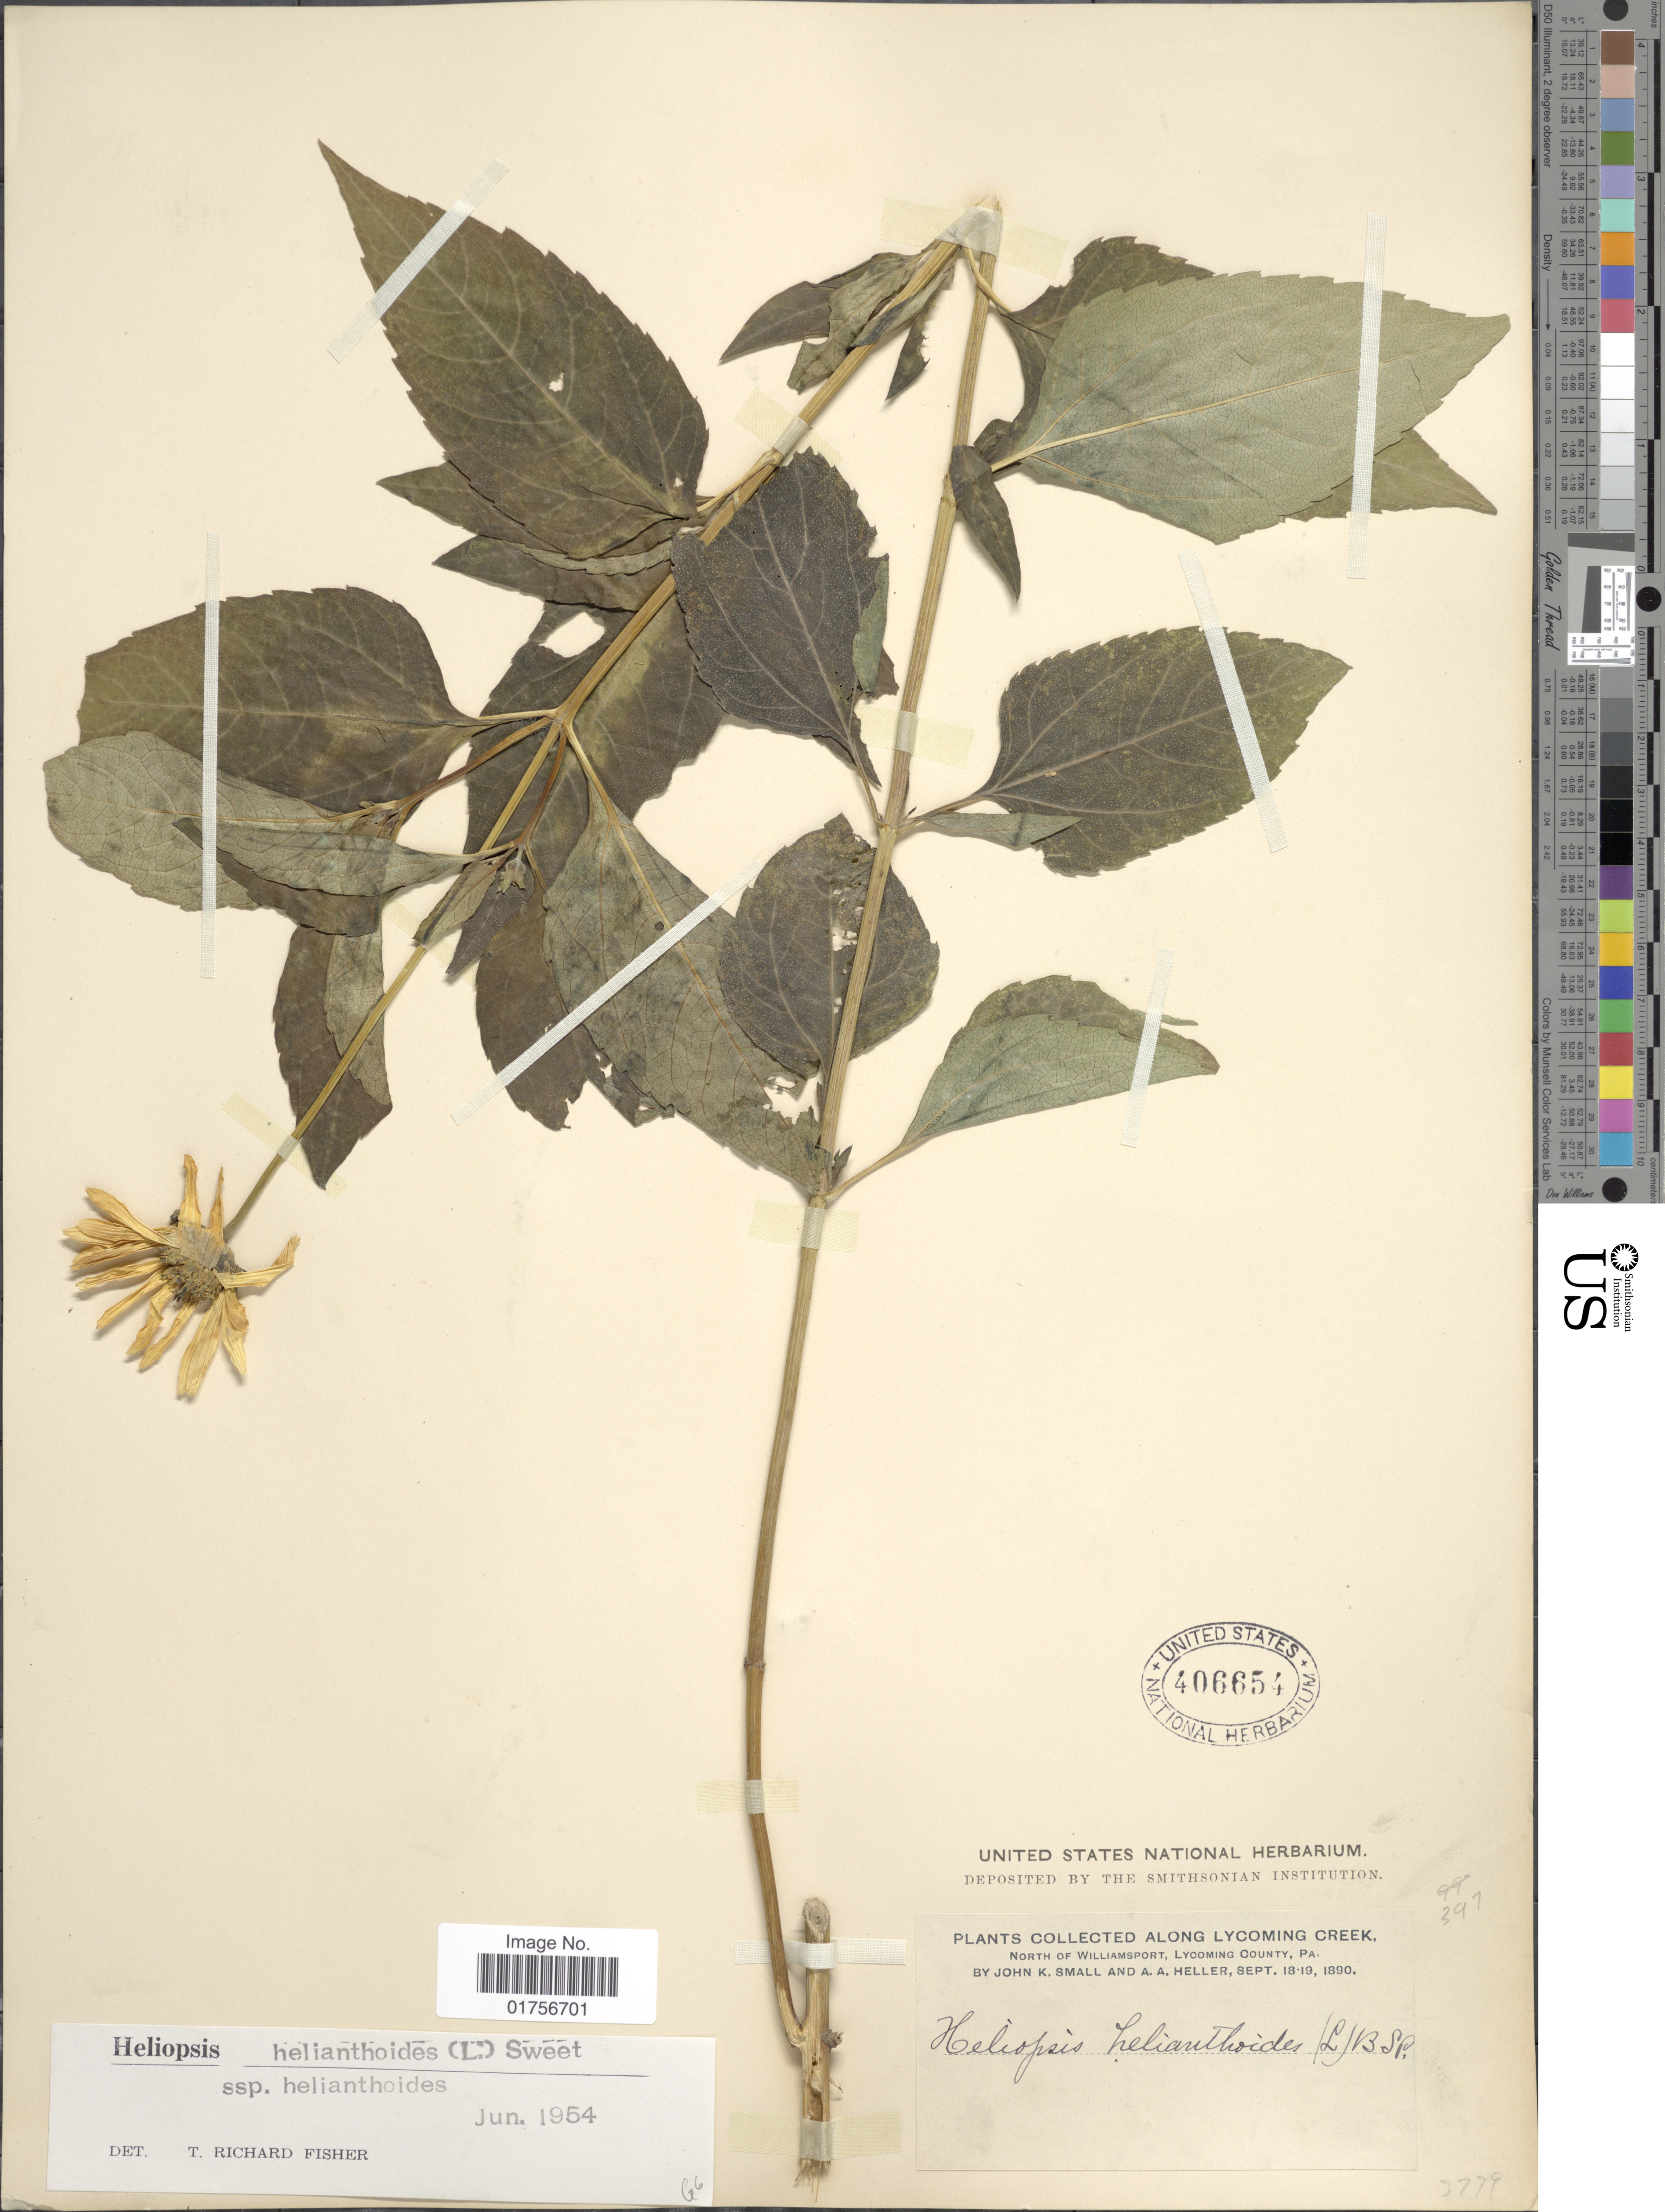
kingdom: Plantae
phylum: Tracheophyta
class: Magnoliopsida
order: Asterales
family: Asteraceae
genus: Heliopsis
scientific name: Heliopsis helianthoides subsp. helianthoides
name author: (L.) Sweet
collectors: J. K. Small & A. A. Heller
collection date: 1890-09-18/1890-09-19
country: United States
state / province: Pennsylvania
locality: Along Lycoming Creek, North of Williamsport, Lycoming County, Pa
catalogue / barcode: US 406654